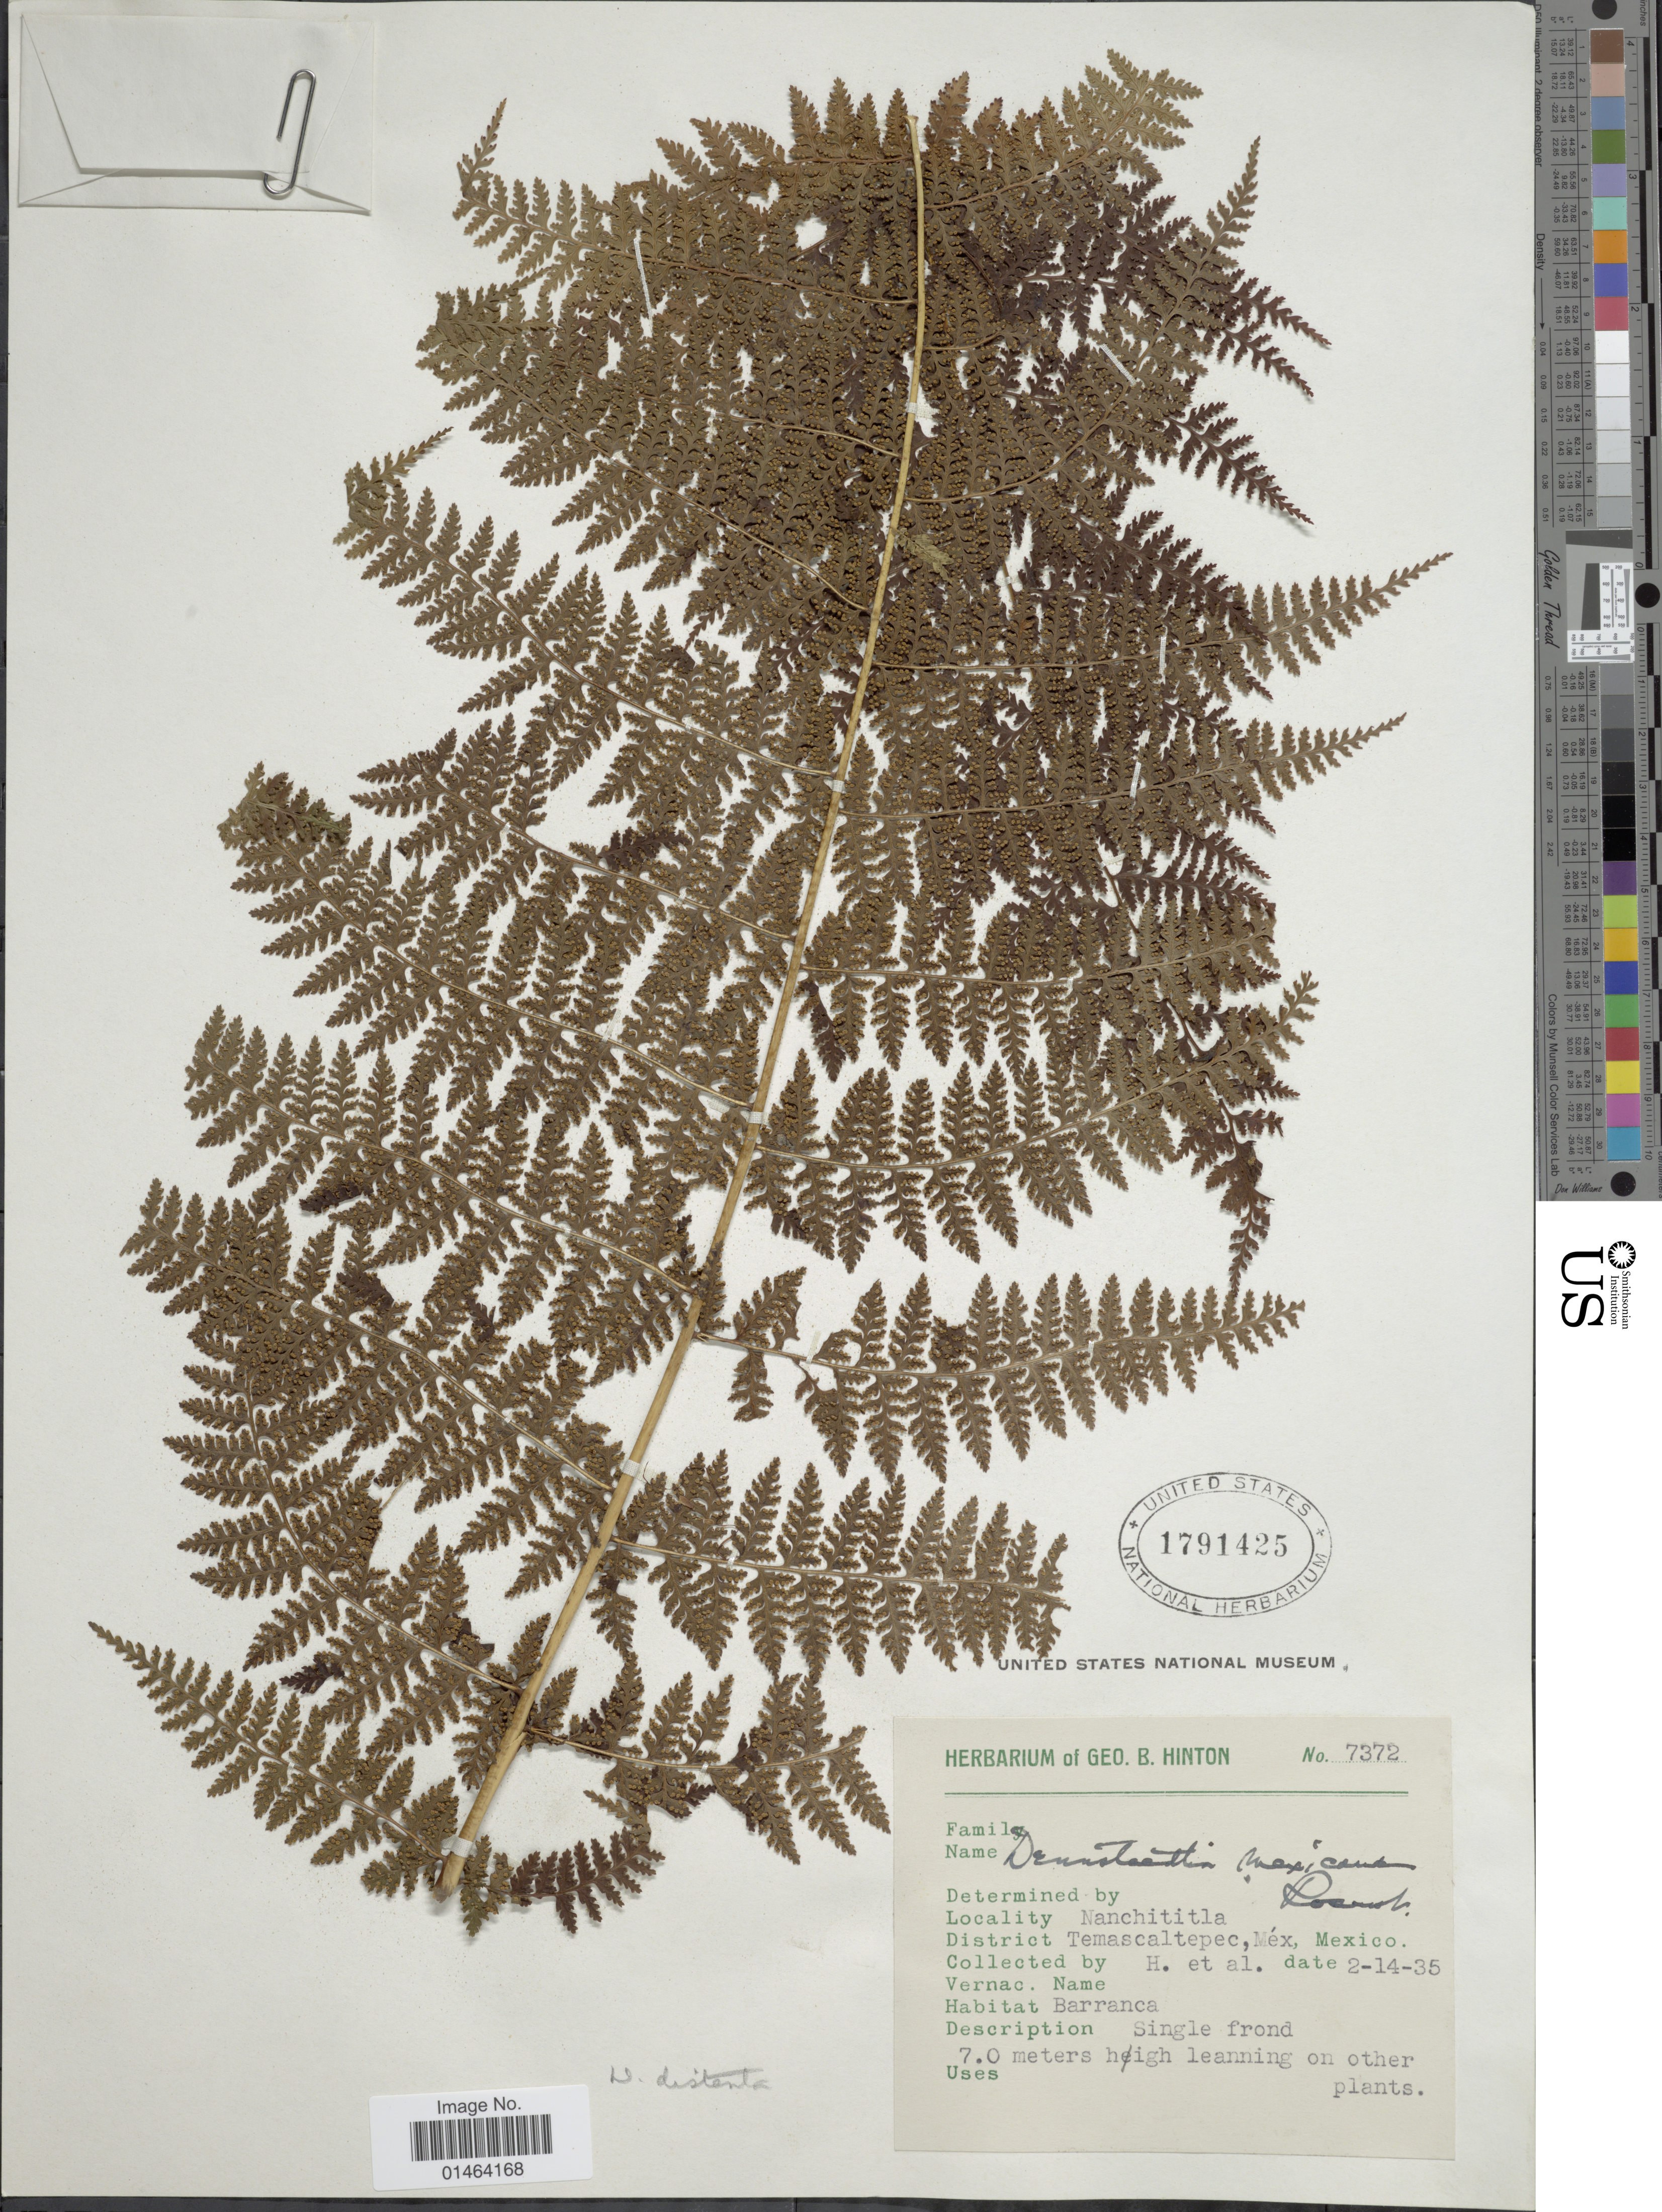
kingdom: Plantae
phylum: Tracheophyta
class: Polypodiopsida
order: Polypodiales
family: Dennstaedtiaceae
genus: Dennstaedtia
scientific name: Dennstaedtia distenta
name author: (Kunze) T. Moore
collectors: G. B. Hinton & et al.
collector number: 7372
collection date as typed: Transcribed d/m/y: 14/2/35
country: Mexico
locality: Nanchititla. District Temascaltepec, Méx.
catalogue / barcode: US 1791425